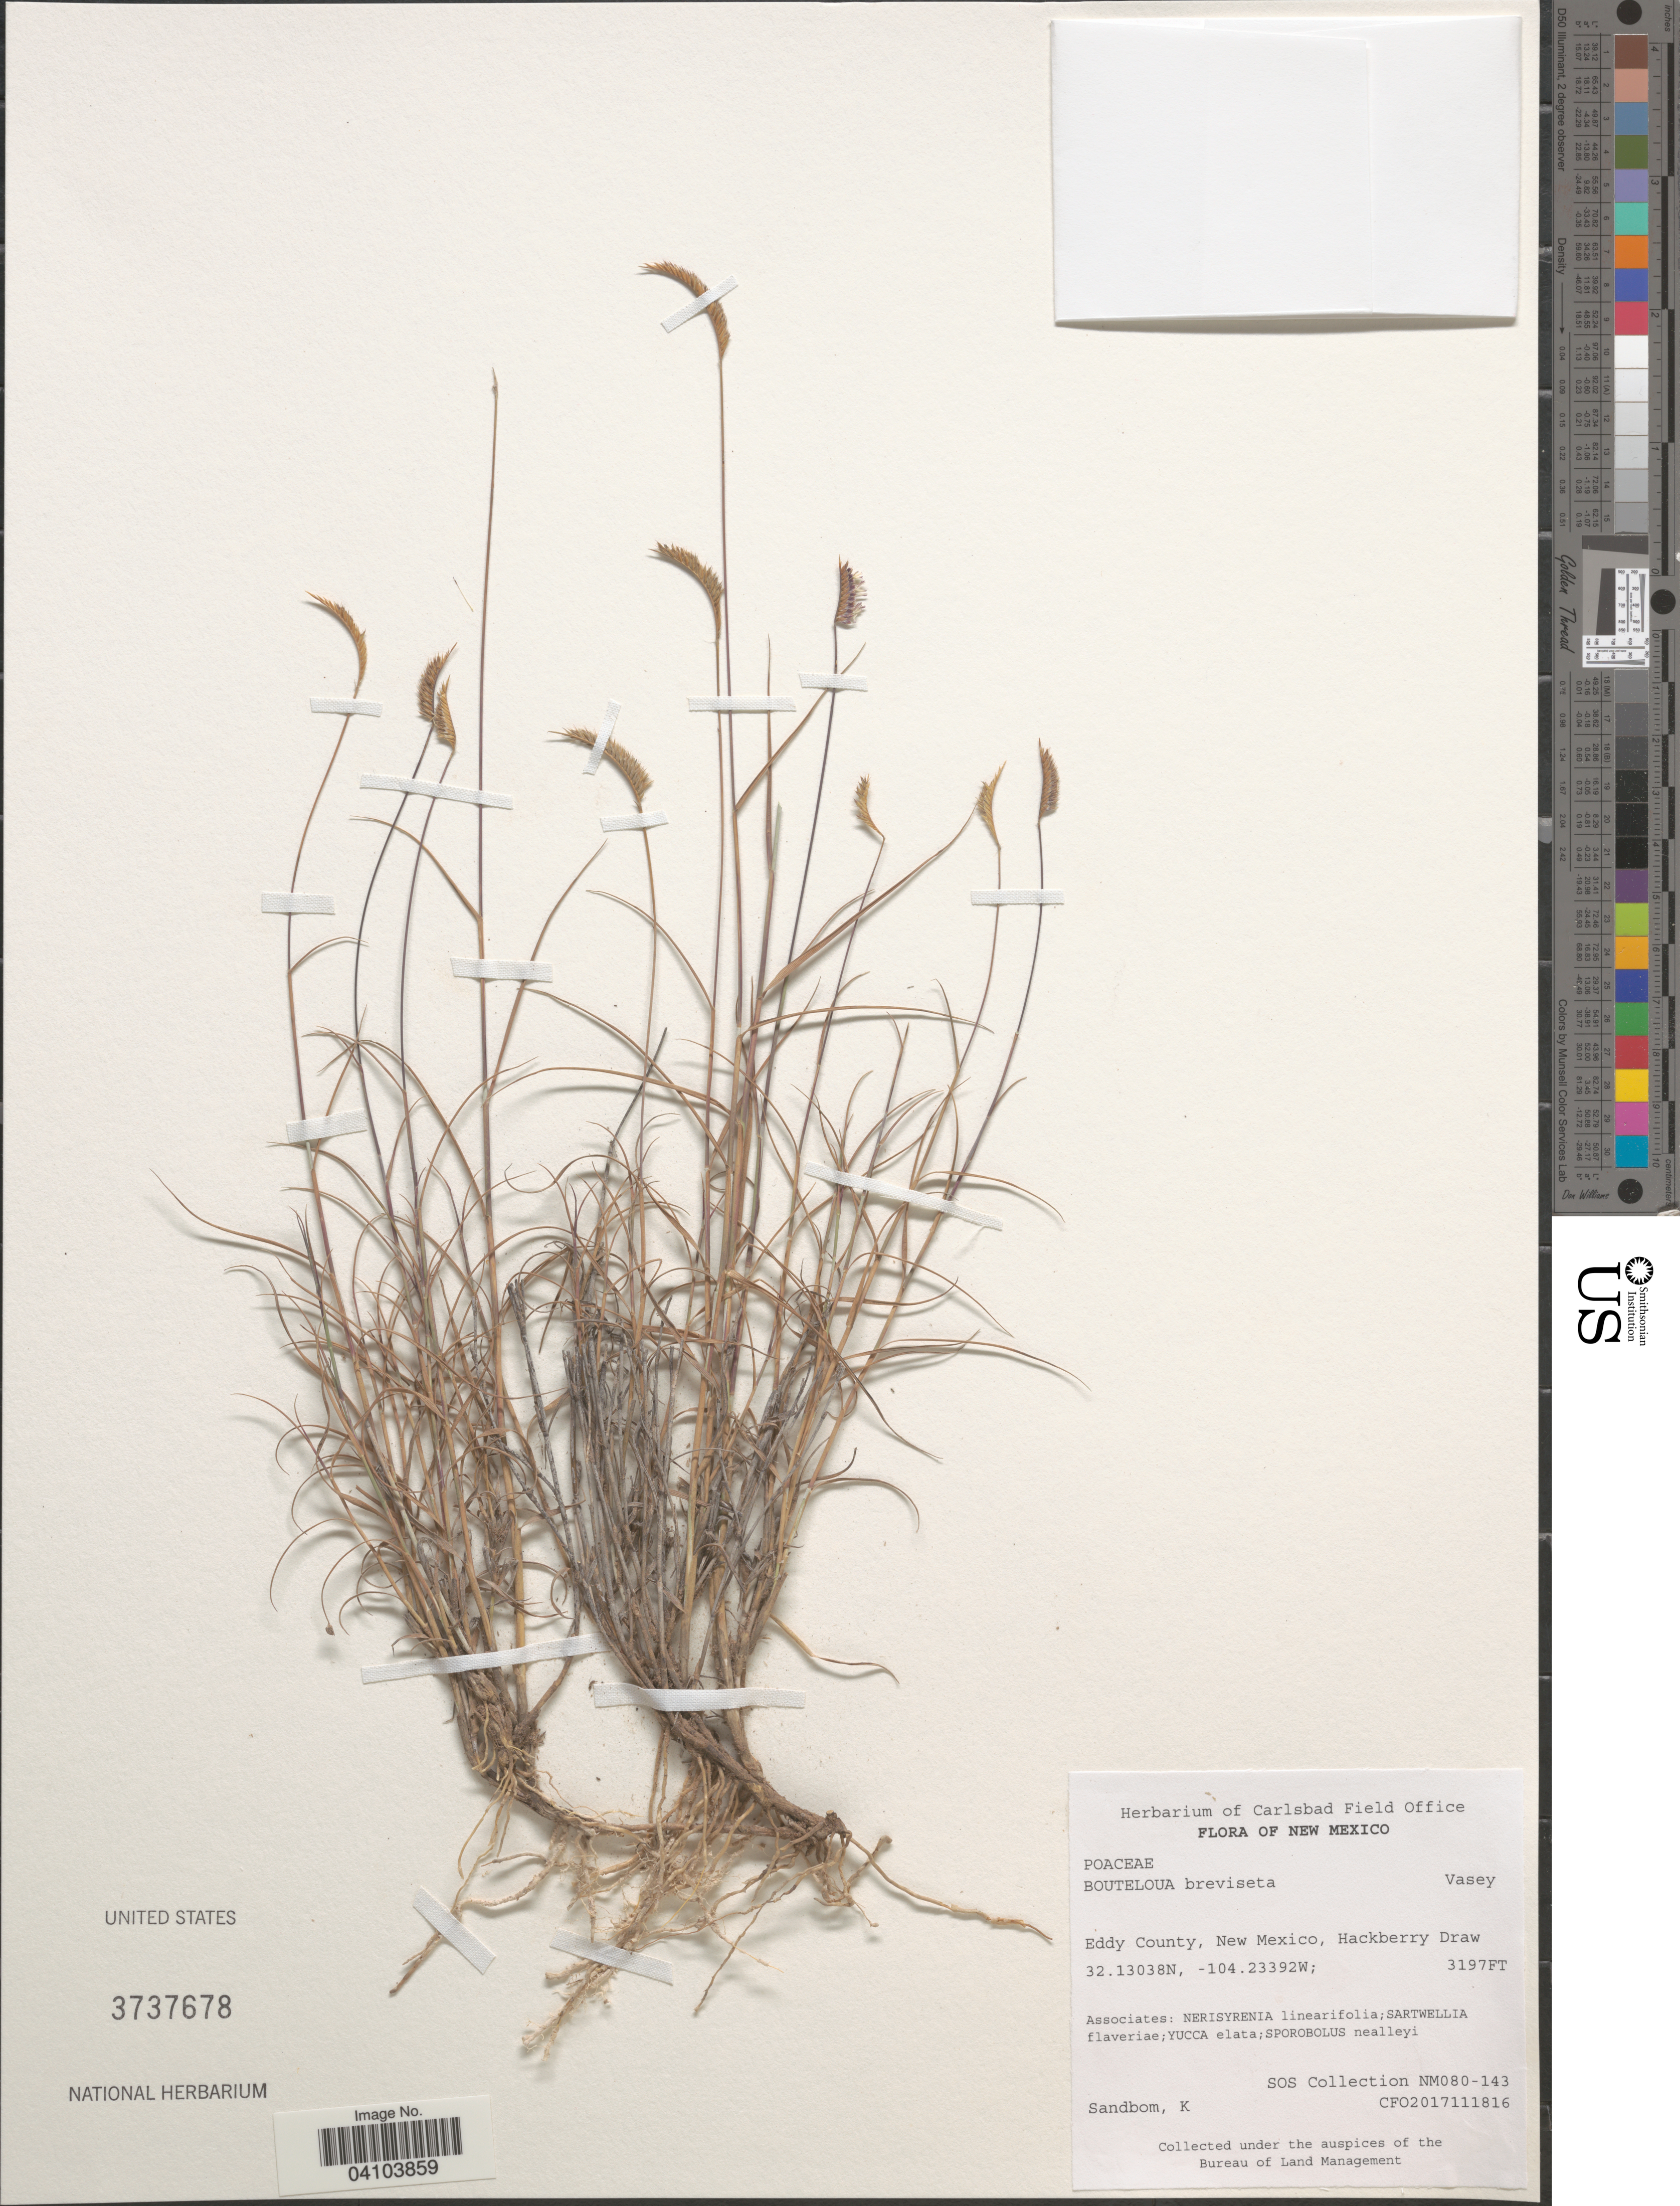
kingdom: Plantae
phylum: Tracheophyta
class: Liliopsida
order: Poales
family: Poaceae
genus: Bouteloua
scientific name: Bouteloua breviseta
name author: Vasey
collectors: K. Sandbom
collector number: CFO2017111816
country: United States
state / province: New Mexico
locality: Eddy County, Hackberry Draw.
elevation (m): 974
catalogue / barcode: US 3737678